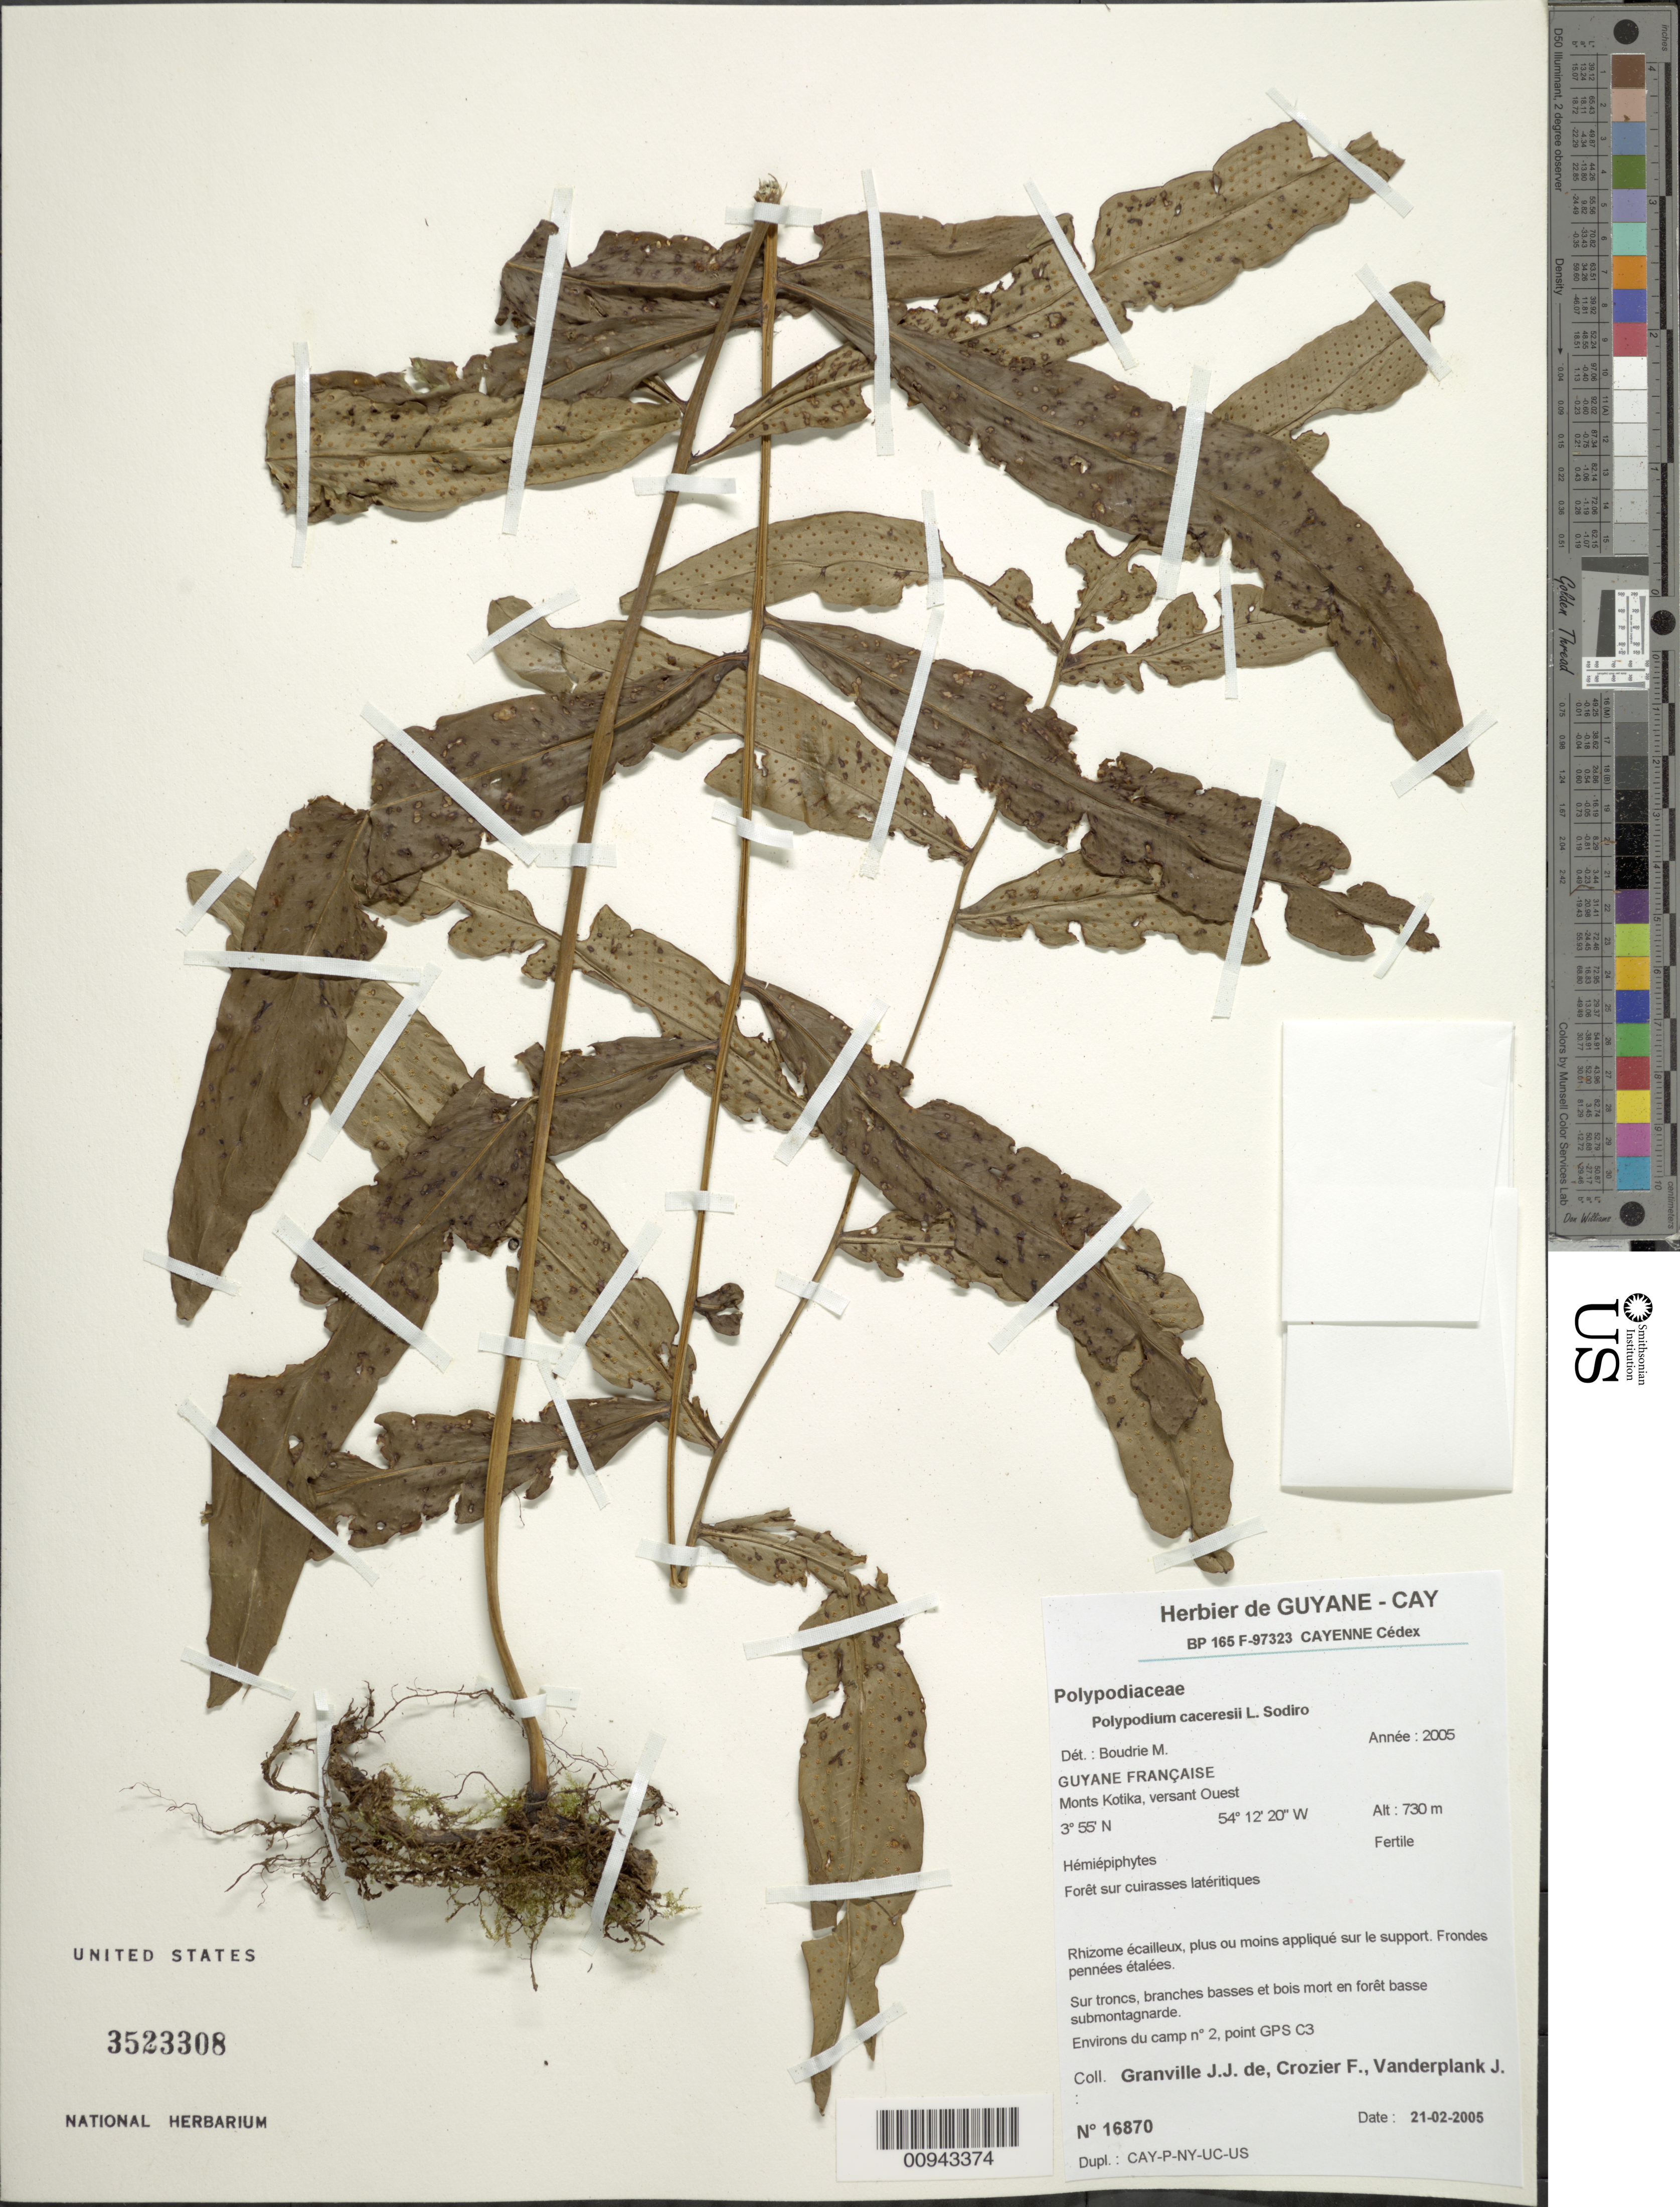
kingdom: Plantae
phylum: Tracheophyta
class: Polypodiopsida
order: Polypodiales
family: Polypodiaceae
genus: Serpocaulon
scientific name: Serpocaulon caceresii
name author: A.R. Sm.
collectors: J.-J. de Granville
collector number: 16870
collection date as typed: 21-Feb-05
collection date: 2005-02-21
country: French Guiana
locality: Monts Kotika, verdsant Ouest. Environs du camp nº2, point GPS C3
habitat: Foret sur cuirasses lateritiques. Sur troncs, branches basses et bois mort en foret basse submontagnarde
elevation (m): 730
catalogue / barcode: US 3523308